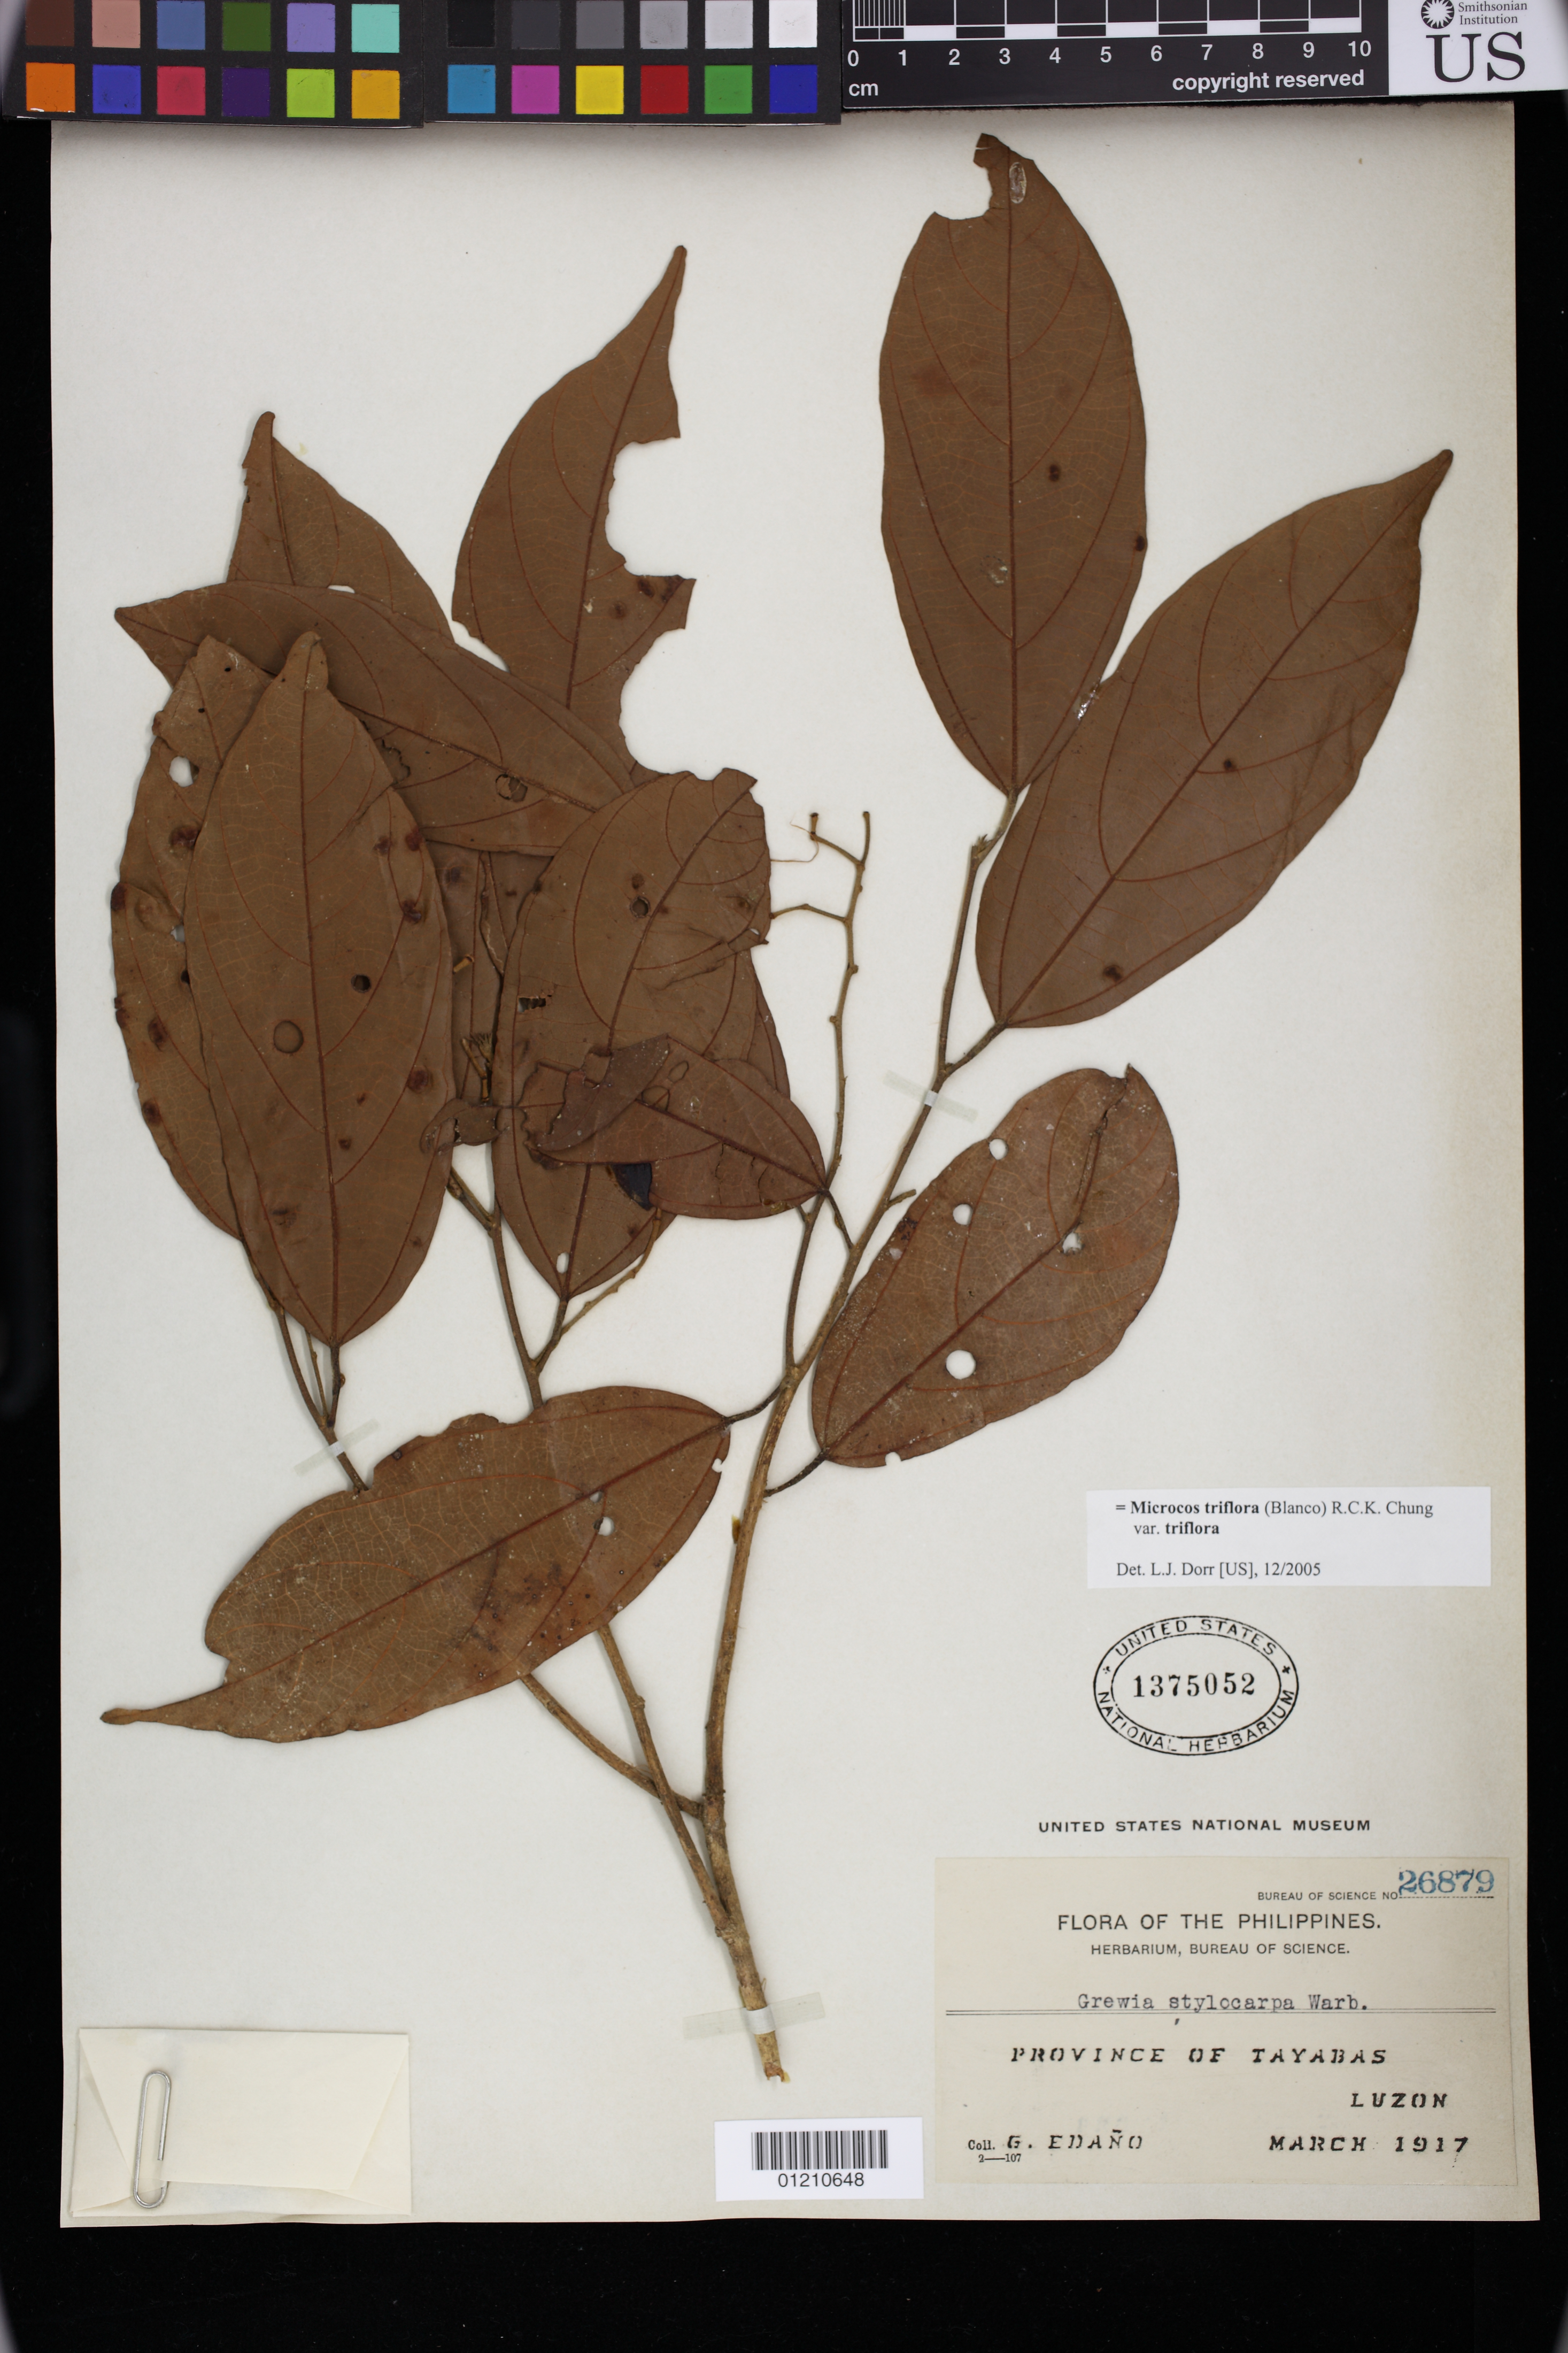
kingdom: Plantae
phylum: Tracheophyta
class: Magnoliopsida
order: Malvales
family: Malvaceae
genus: Microcos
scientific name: Microcos triflora var. triflora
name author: (Blanco) R.C.K. Chung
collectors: G. E. Edaño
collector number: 2-107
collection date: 1917-03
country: Philippines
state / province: Calabarzon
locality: Province of Tayabas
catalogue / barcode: US 1375052